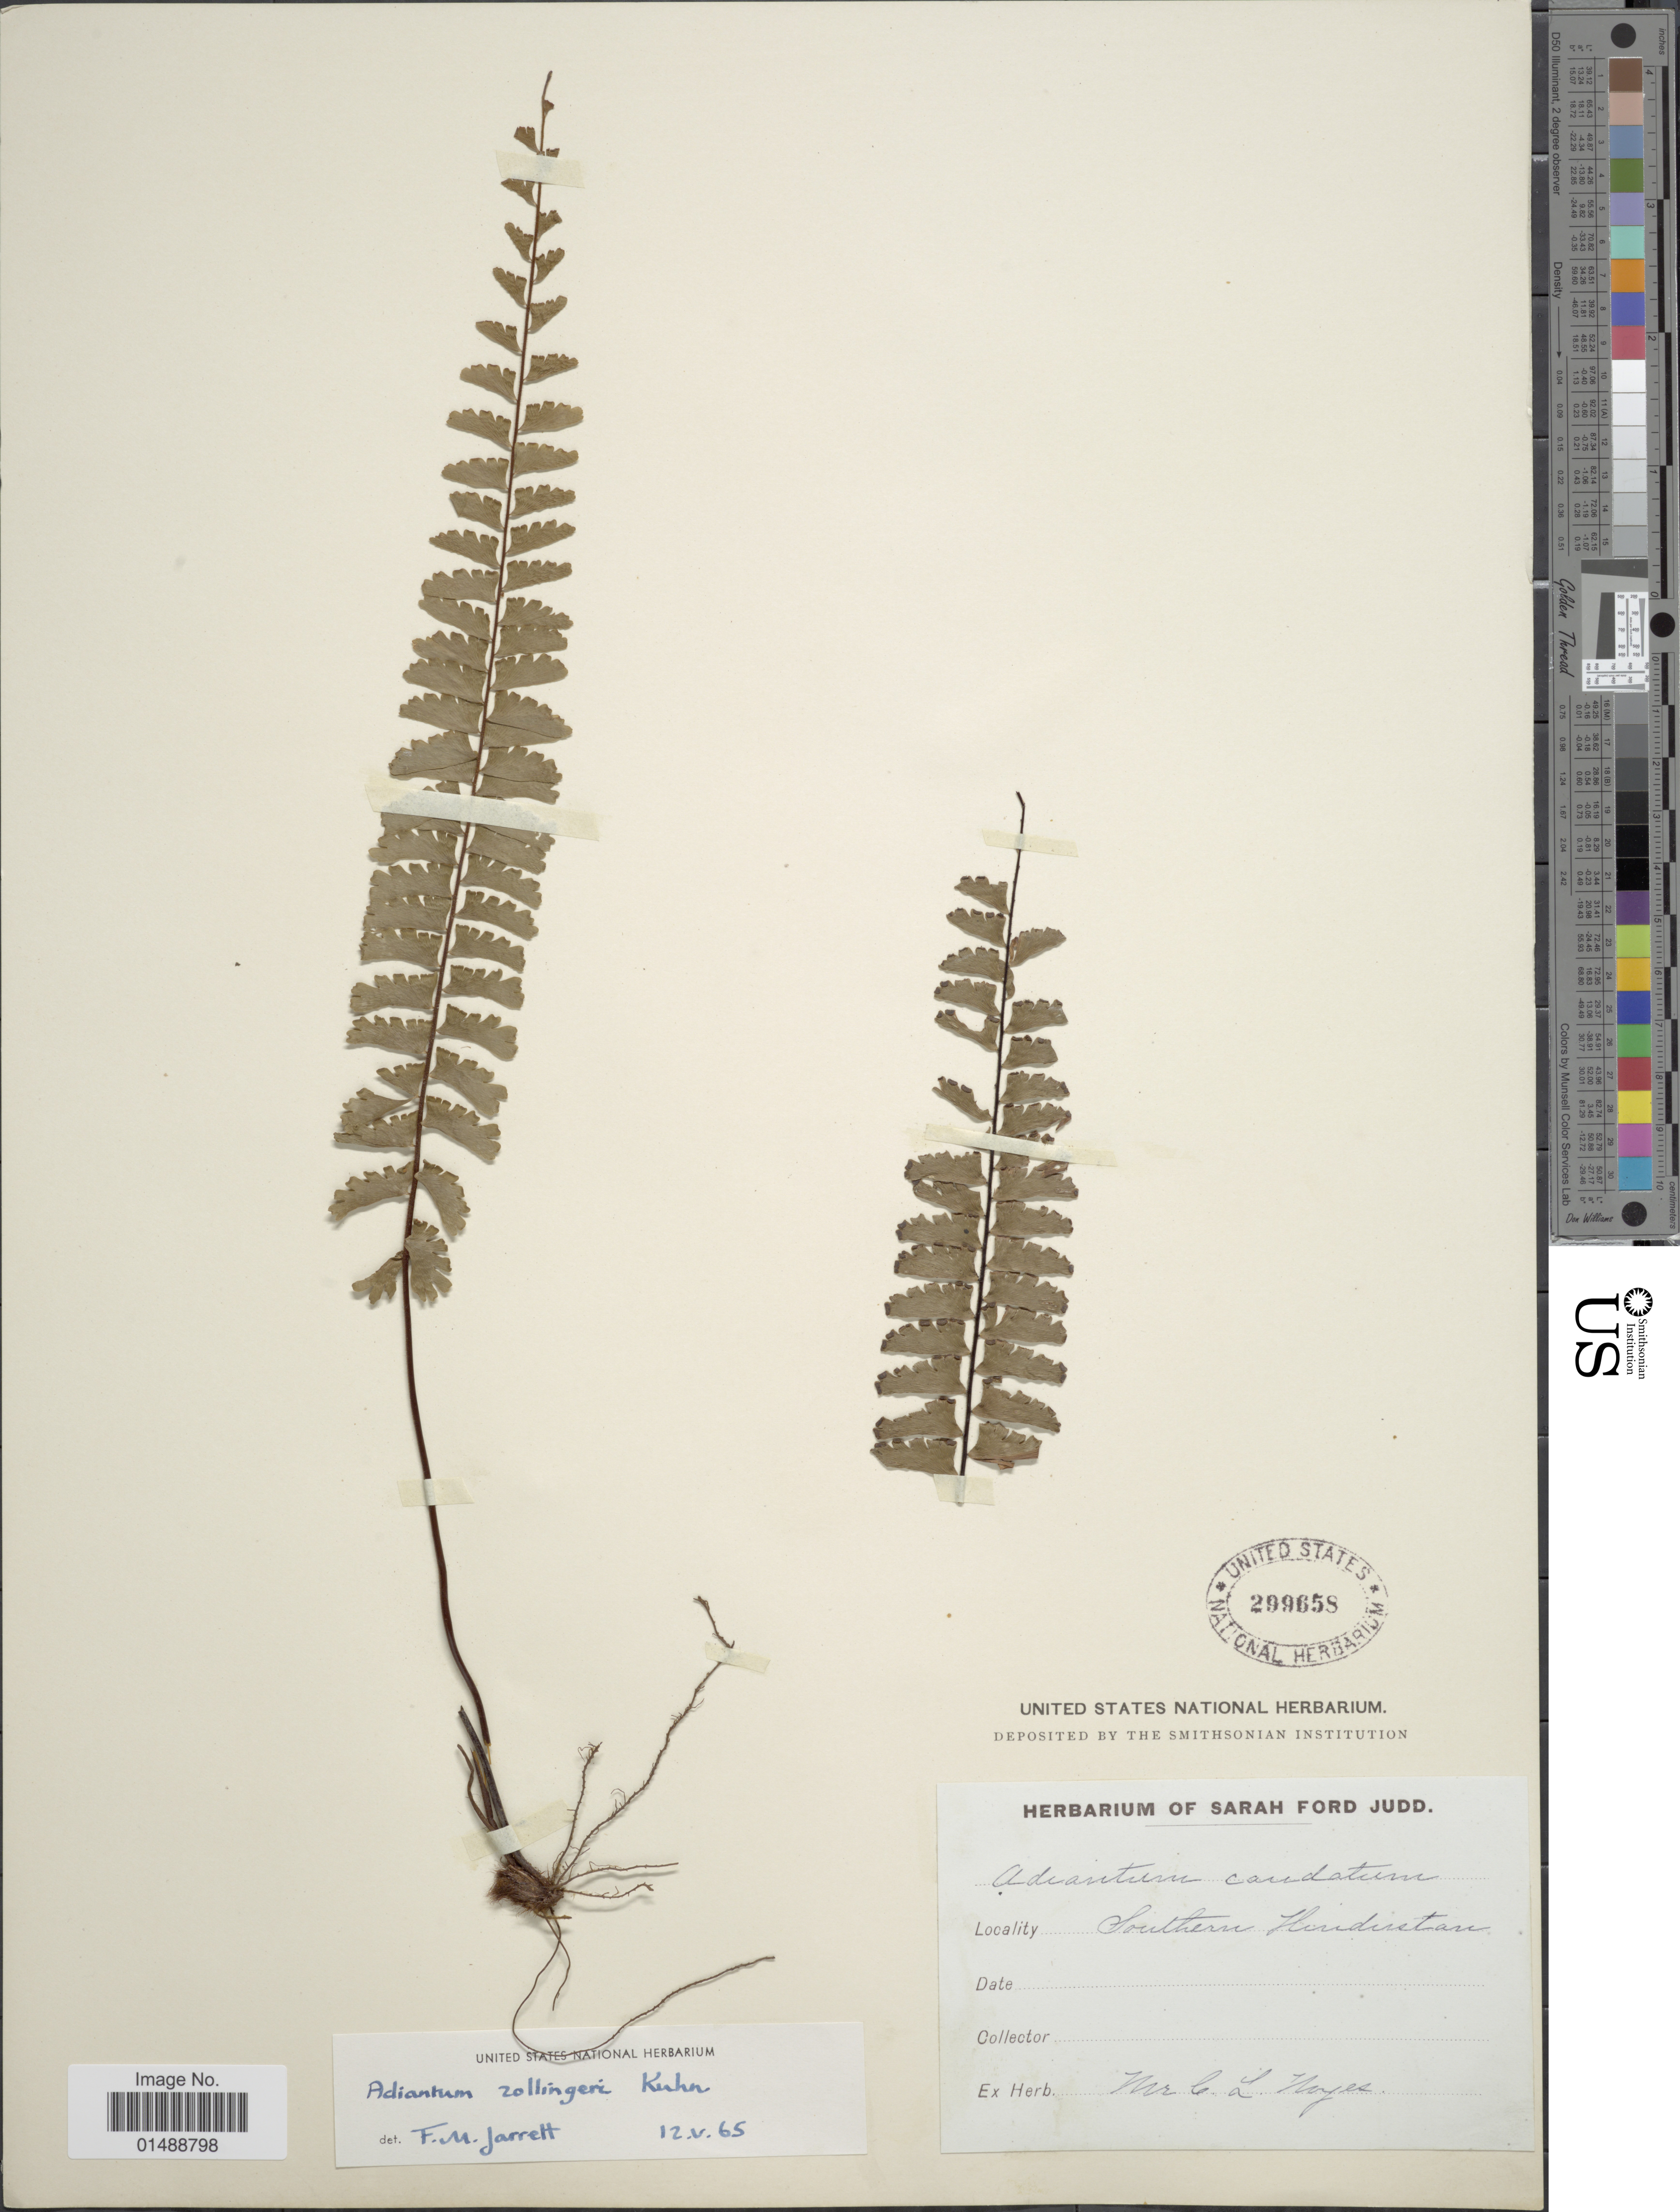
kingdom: Plantae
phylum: Tracheophyta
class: Polypodiopsida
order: Polypodiales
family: Pteridaceae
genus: Adiantum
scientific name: Adiantum zollingeri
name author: Mett. ex Kuhn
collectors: ex herb. C. L. Noyes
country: India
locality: Southern Hindustan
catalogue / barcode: US 299658